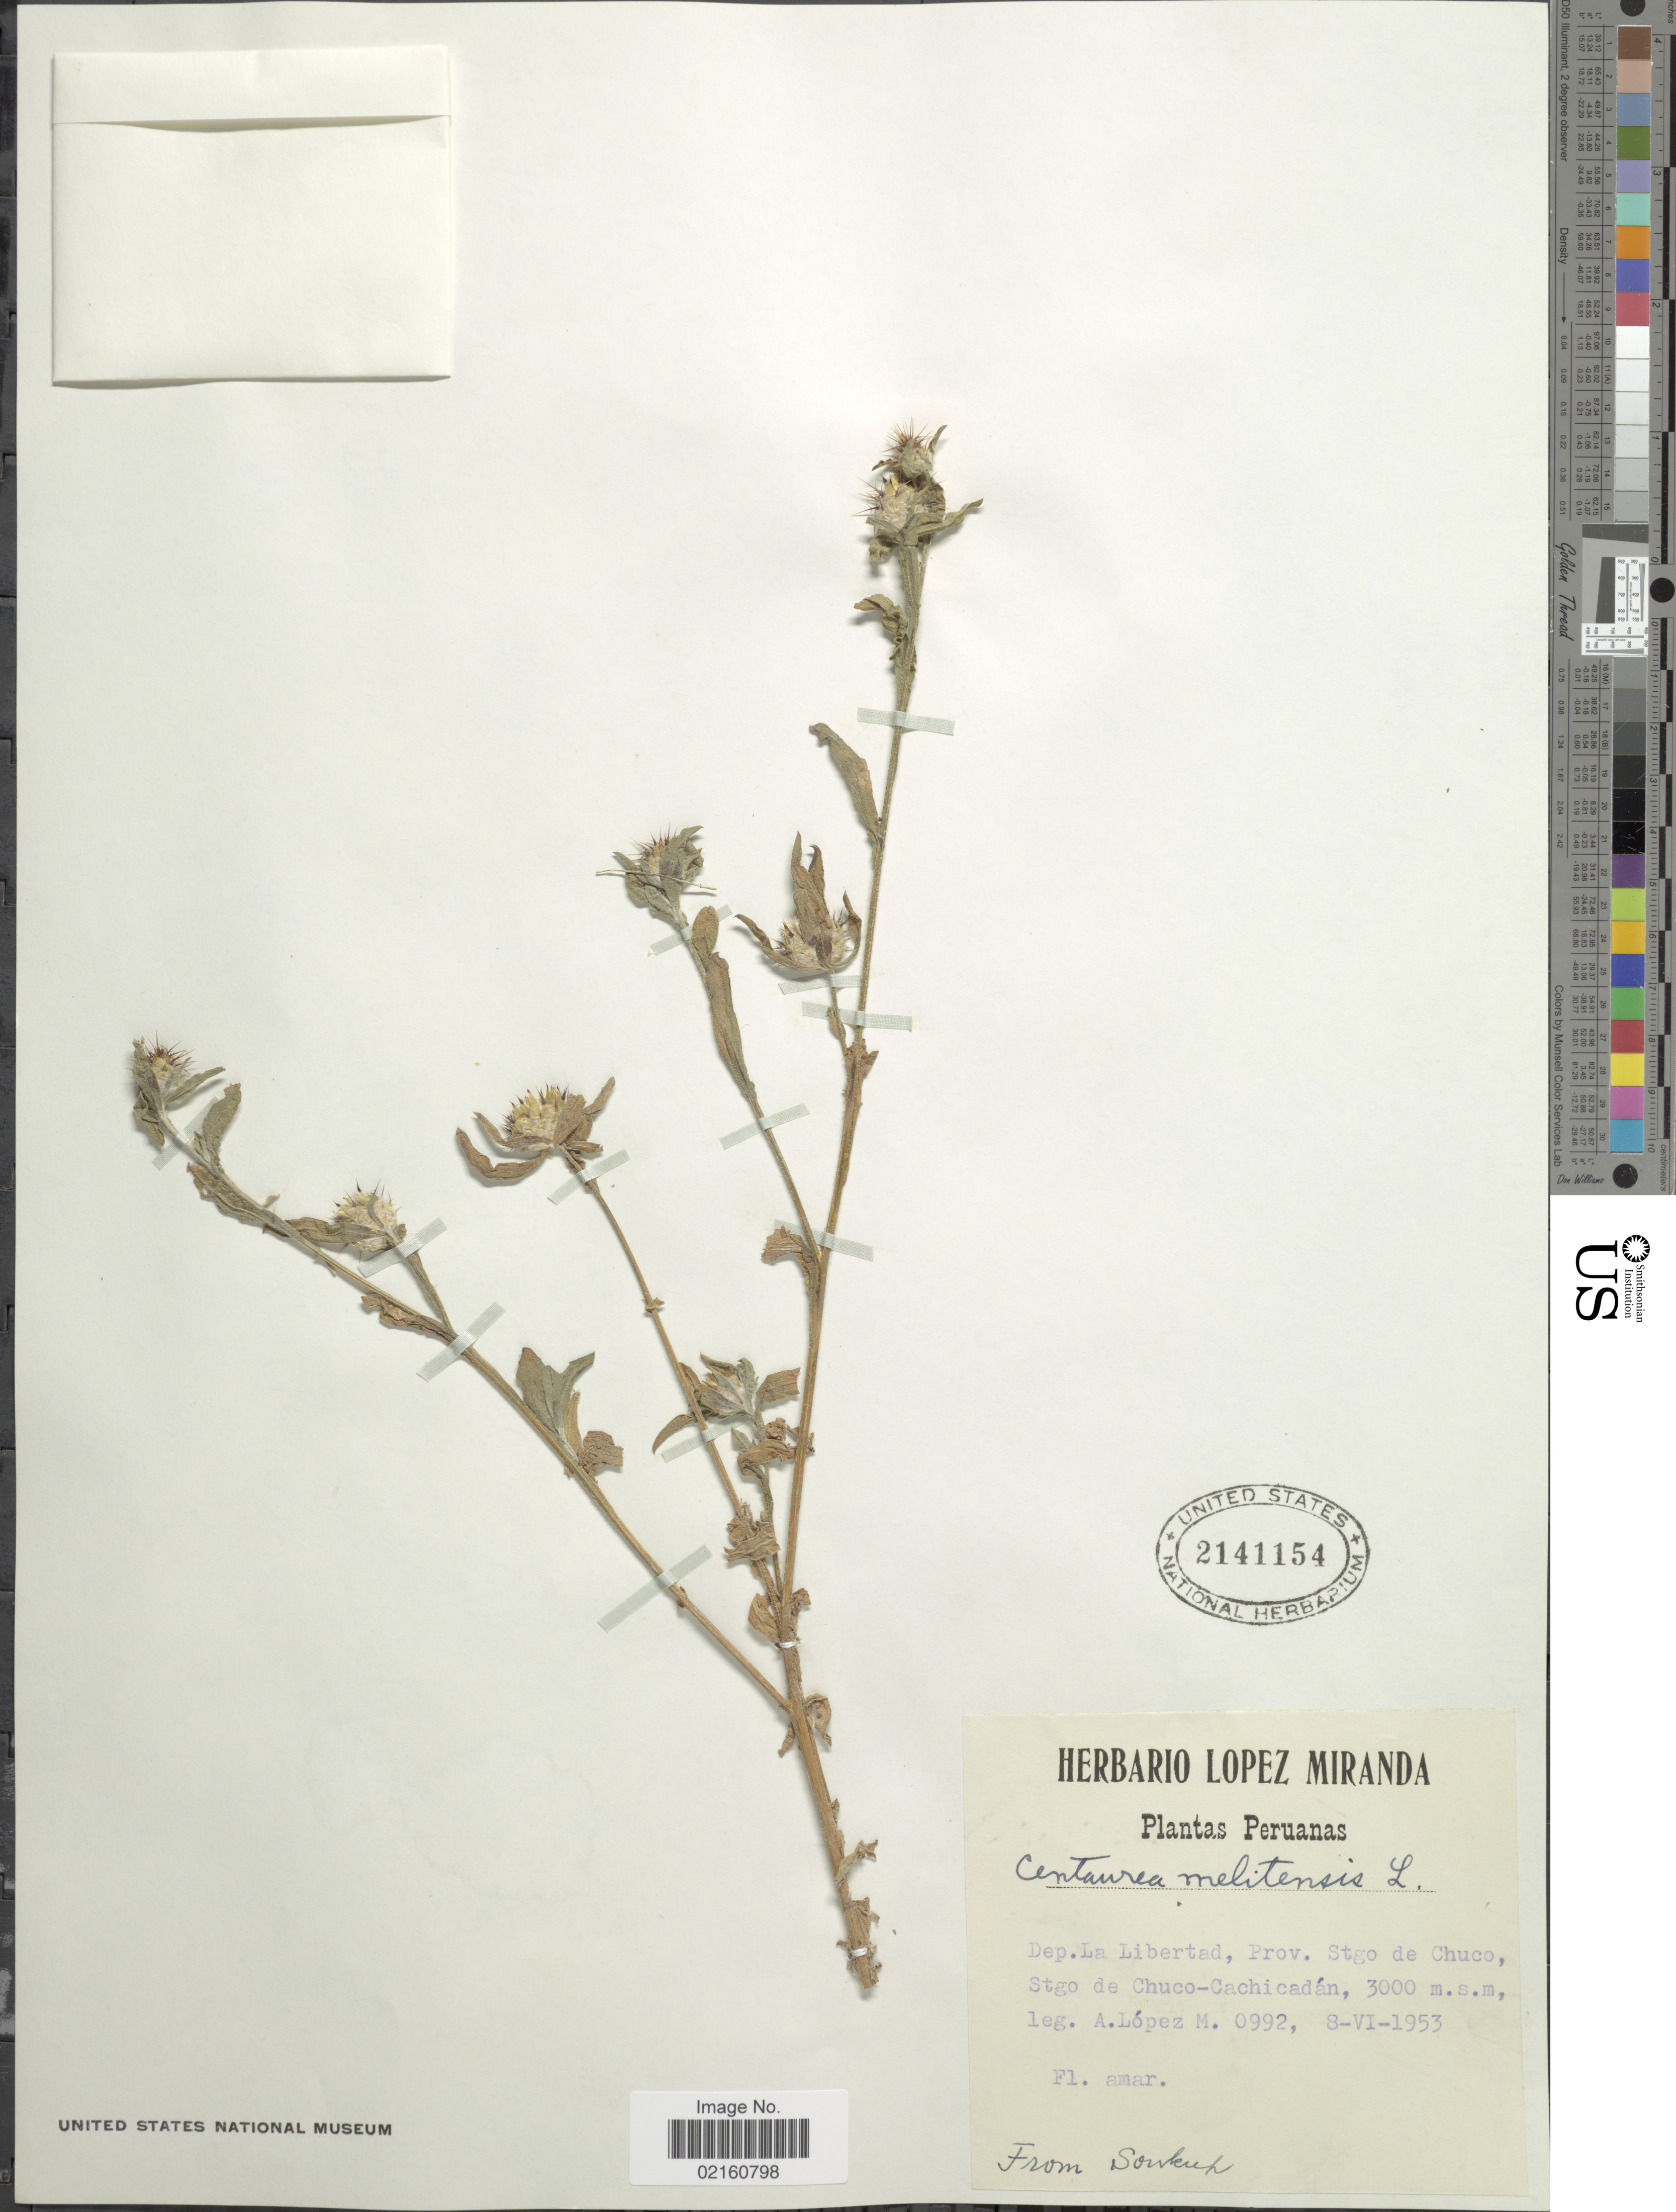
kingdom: Plantae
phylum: Tracheophyta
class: Magnoliopsida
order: Asterales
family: Asteraceae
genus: Centaurea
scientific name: Centaurea melitensis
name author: L.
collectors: A. López M.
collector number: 0992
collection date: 1953-06-08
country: Peru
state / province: La Libertad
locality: Prov. Stgo de Chuco, Stgo de Chuco-Cachicadan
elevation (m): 3000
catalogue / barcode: US 2141154